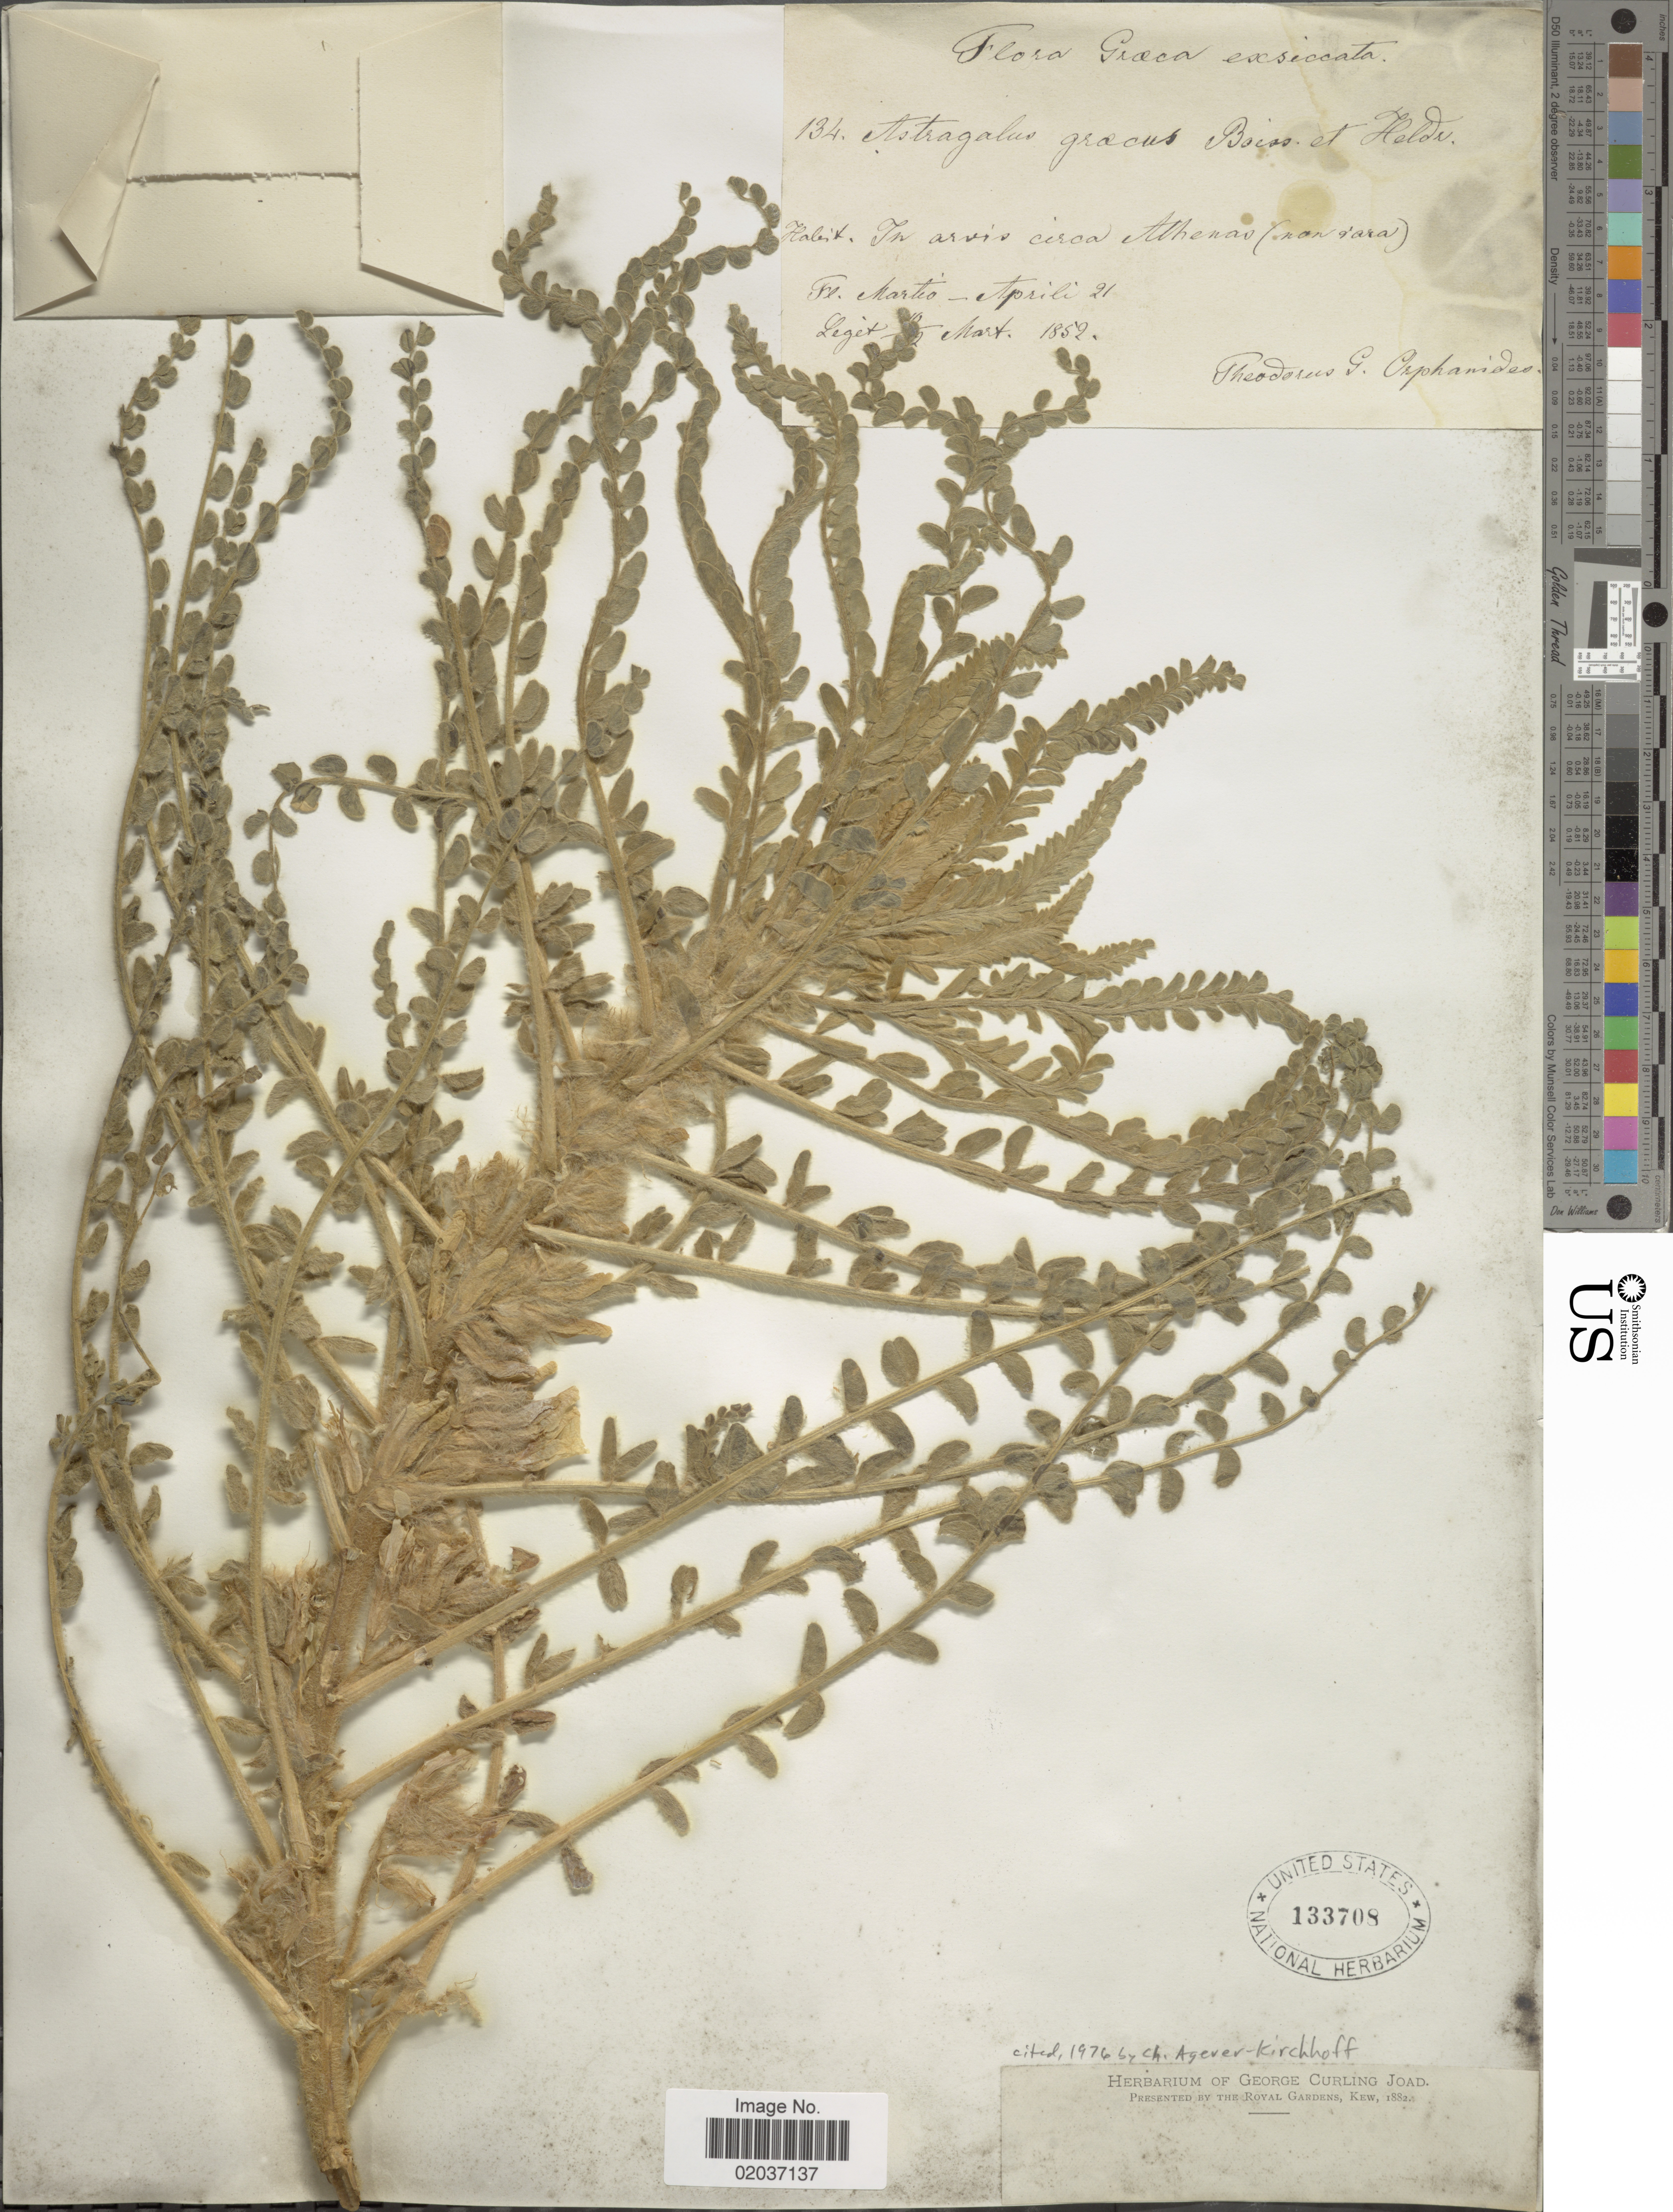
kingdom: Plantae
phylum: Tracheophyta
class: Magnoliopsida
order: Fabales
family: Fabaceae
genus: Astragalus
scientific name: Astragalus graecus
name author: Boiss.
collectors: T. G. Orphanides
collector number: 134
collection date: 1852-03-10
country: Greece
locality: Graeca, In arvis circa Athenas (non vara)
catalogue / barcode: US 133708